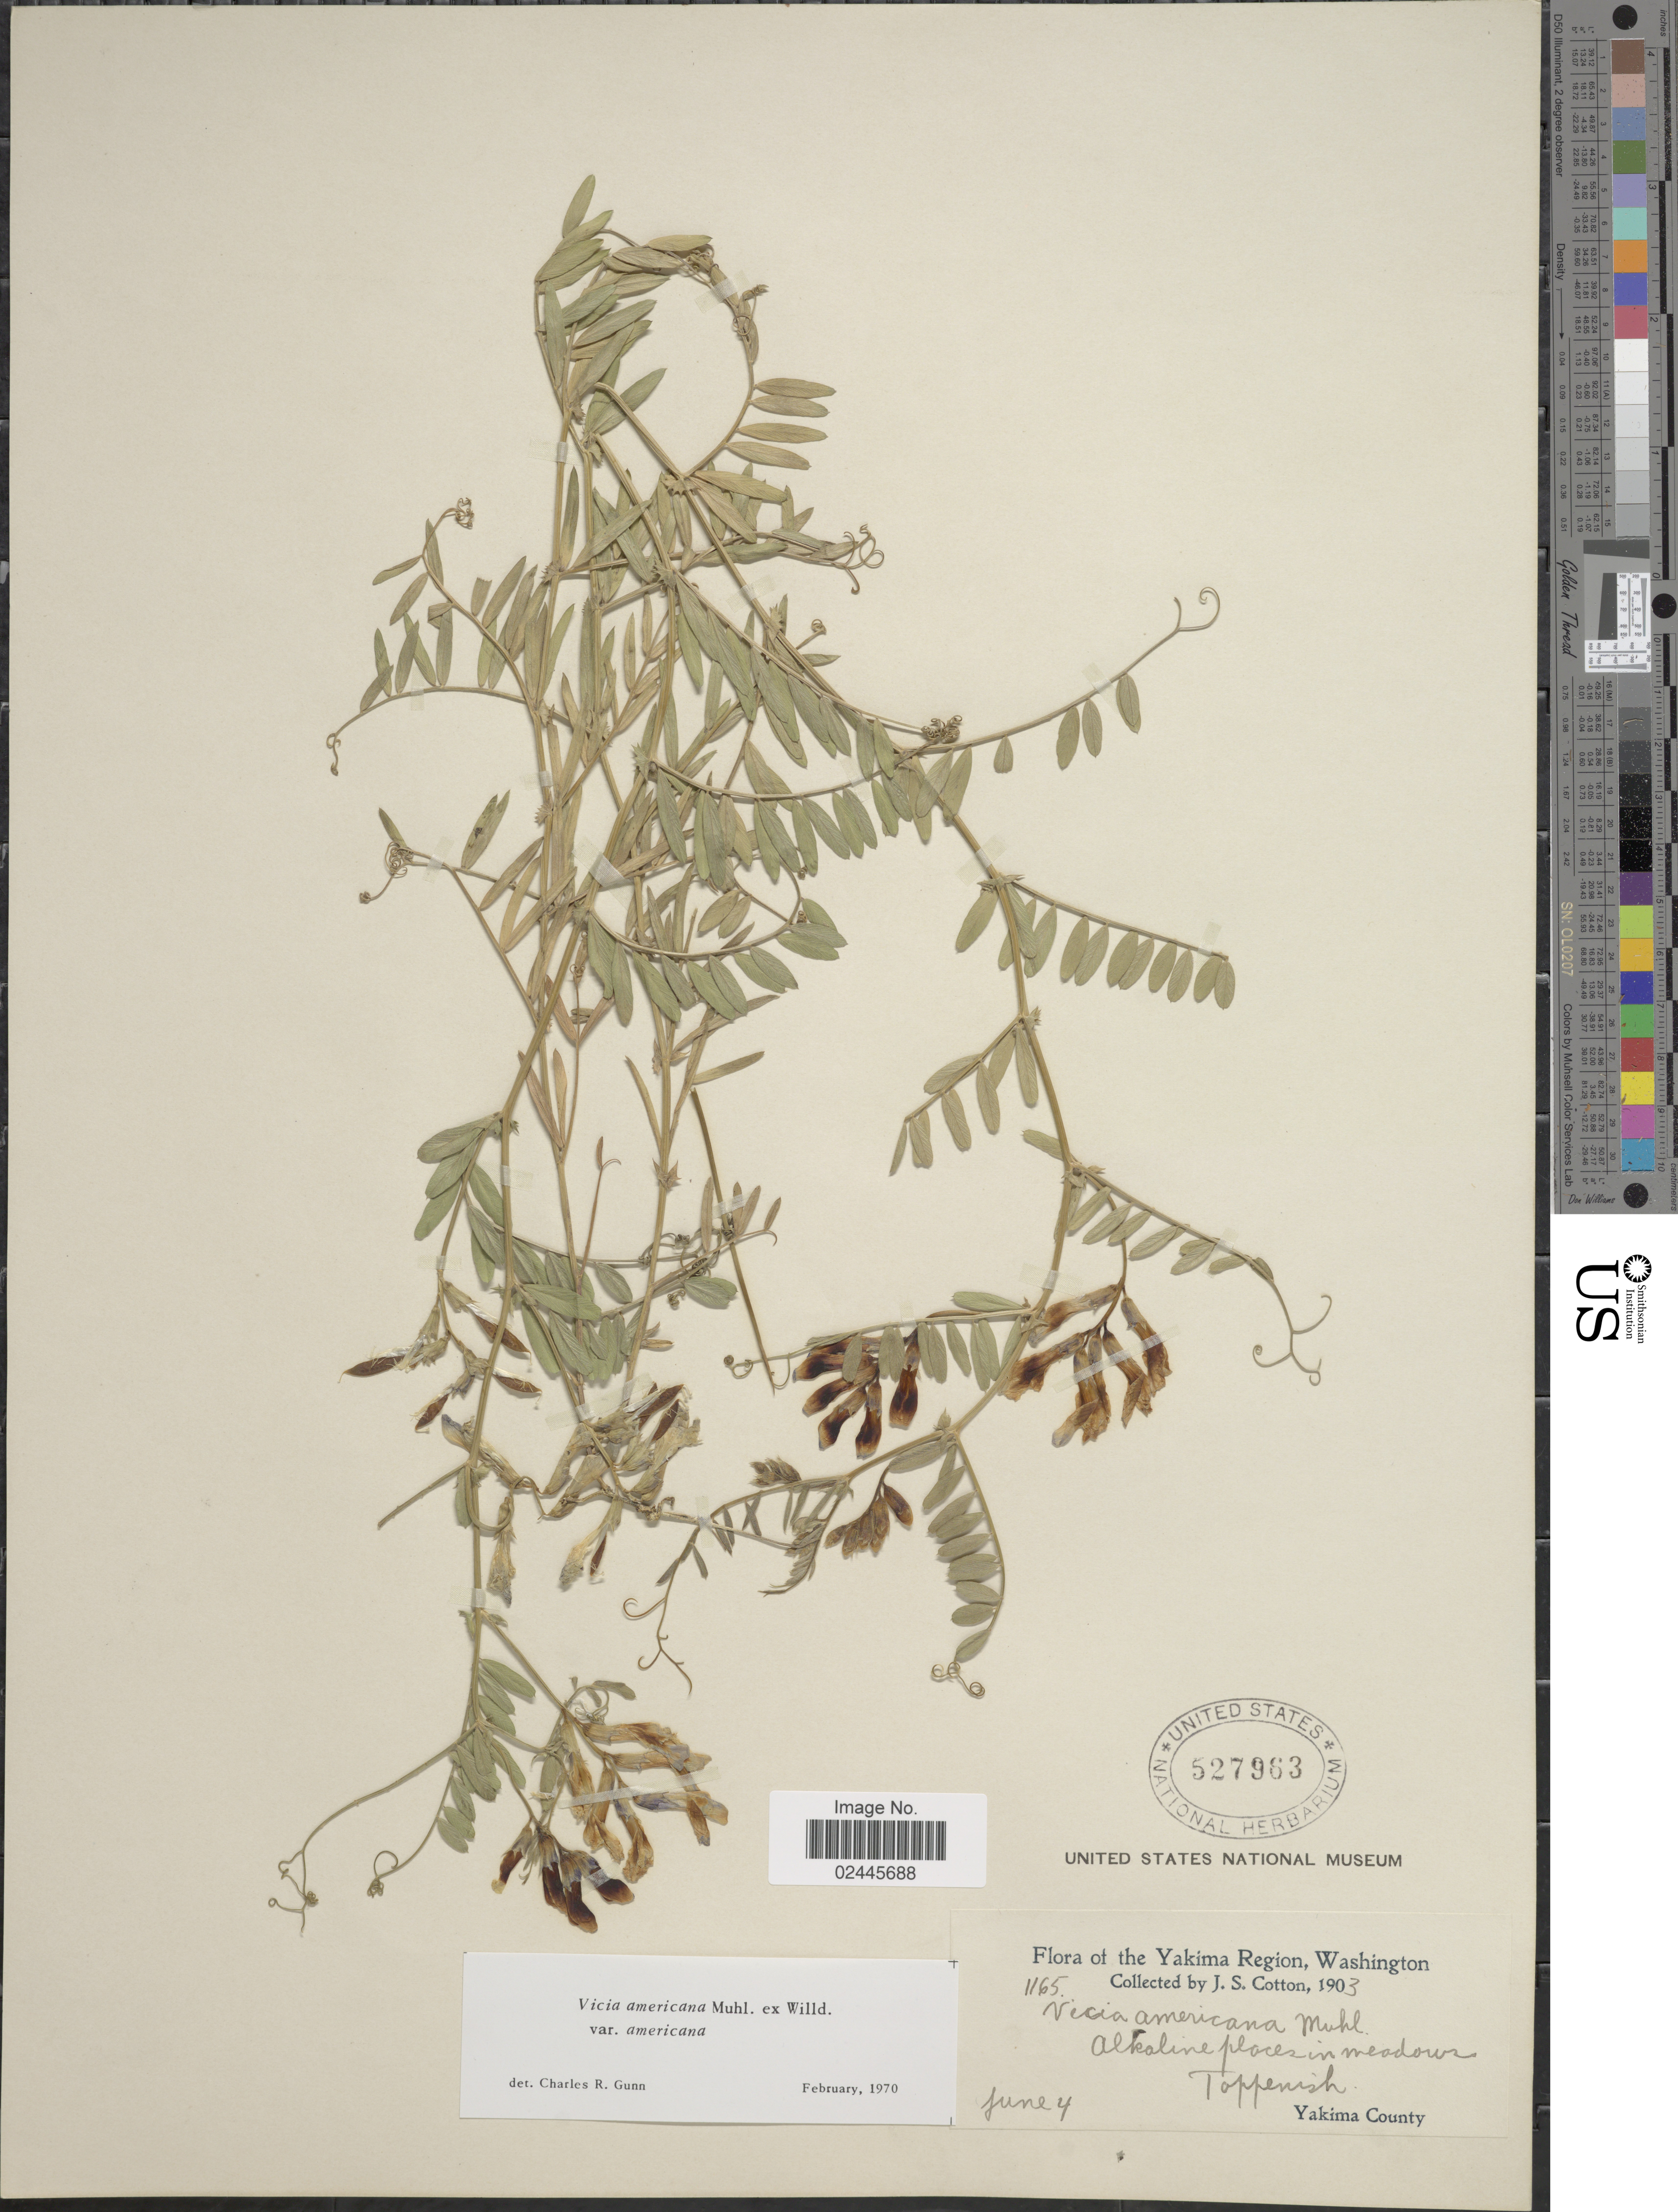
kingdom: Plantae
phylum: Tracheophyta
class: Magnoliopsida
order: Fabales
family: Fabaceae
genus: Vicia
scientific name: Vicia americana var. americana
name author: Muhl. ex Willd.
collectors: J. S. Cotton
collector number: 1165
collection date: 1903-06-04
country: United States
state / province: Washington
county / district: Yakima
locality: The Yakima Region, Alkaline places in meadows, Toppenish, Yakima County.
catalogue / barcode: US 527963